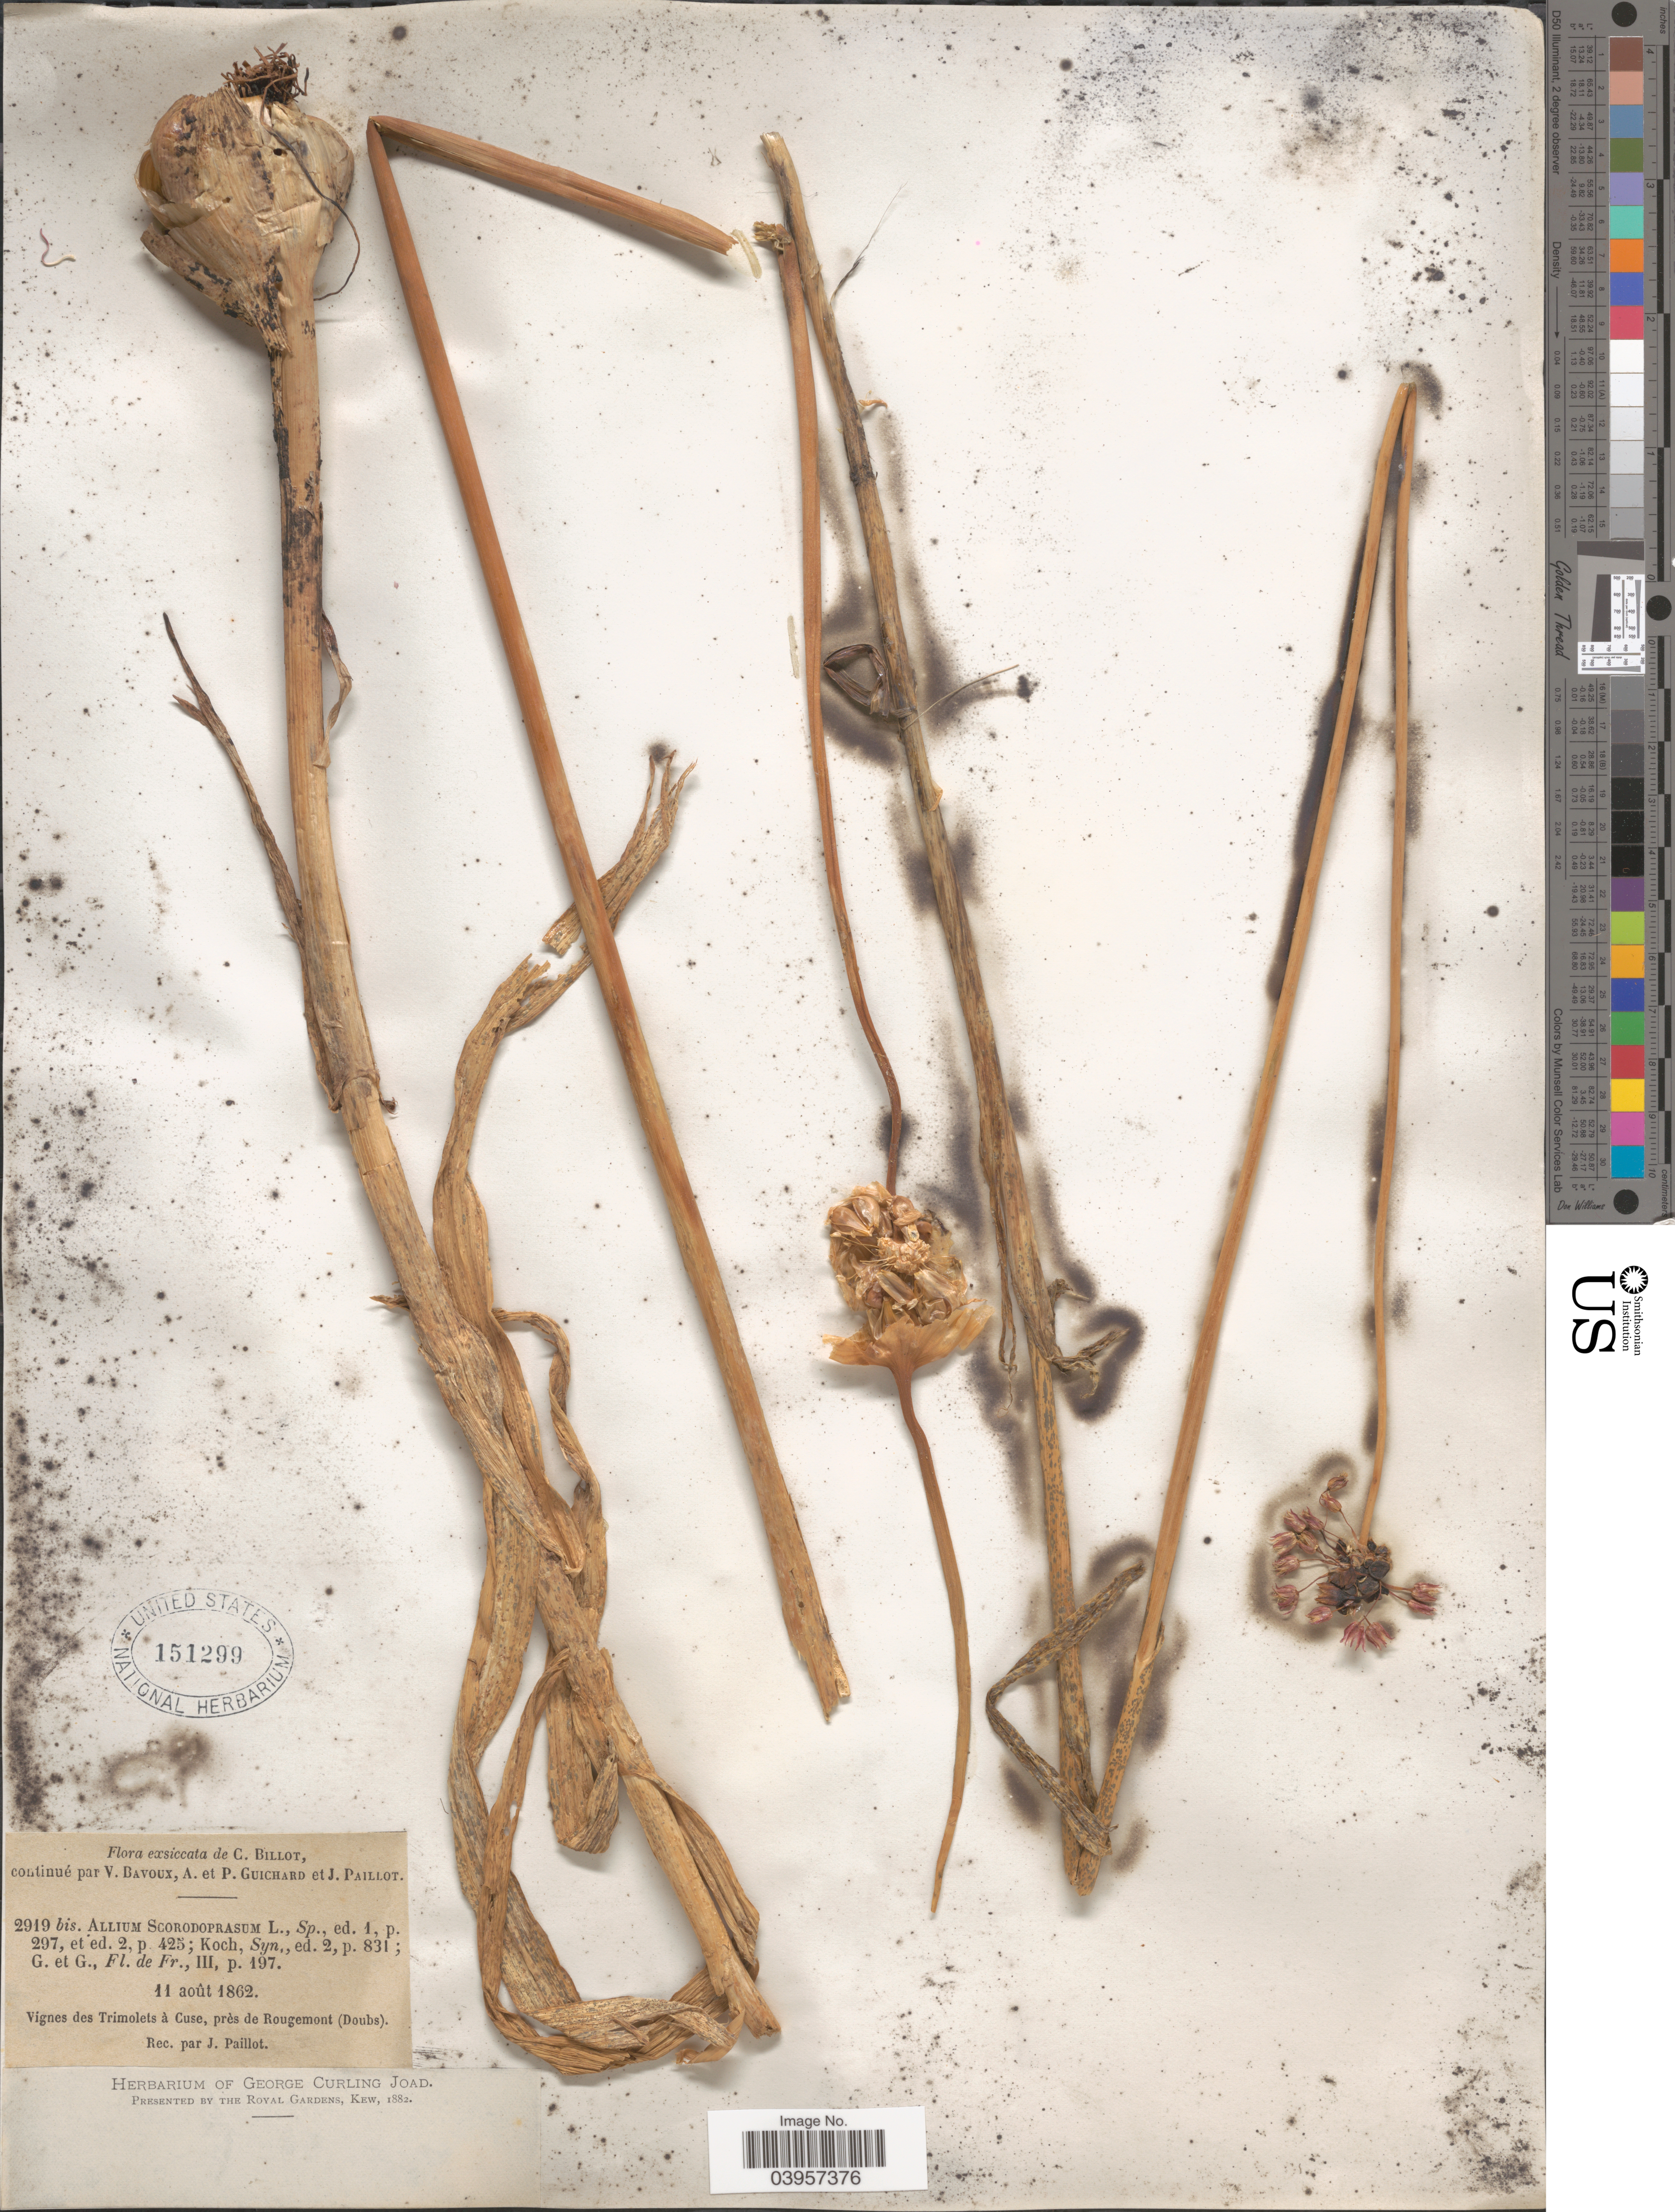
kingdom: Plantae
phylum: Tracheophyta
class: Liliopsida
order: Asparagales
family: Amaryllidaceae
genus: Allium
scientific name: Allium scorodoprasum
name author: L.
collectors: J. Paillot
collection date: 1862-08-11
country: France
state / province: Bourgogne-Franche-Comté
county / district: Doubs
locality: Vignes des Trimolets à Cuse, près de Rougemont (Doubs).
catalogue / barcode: US 151299